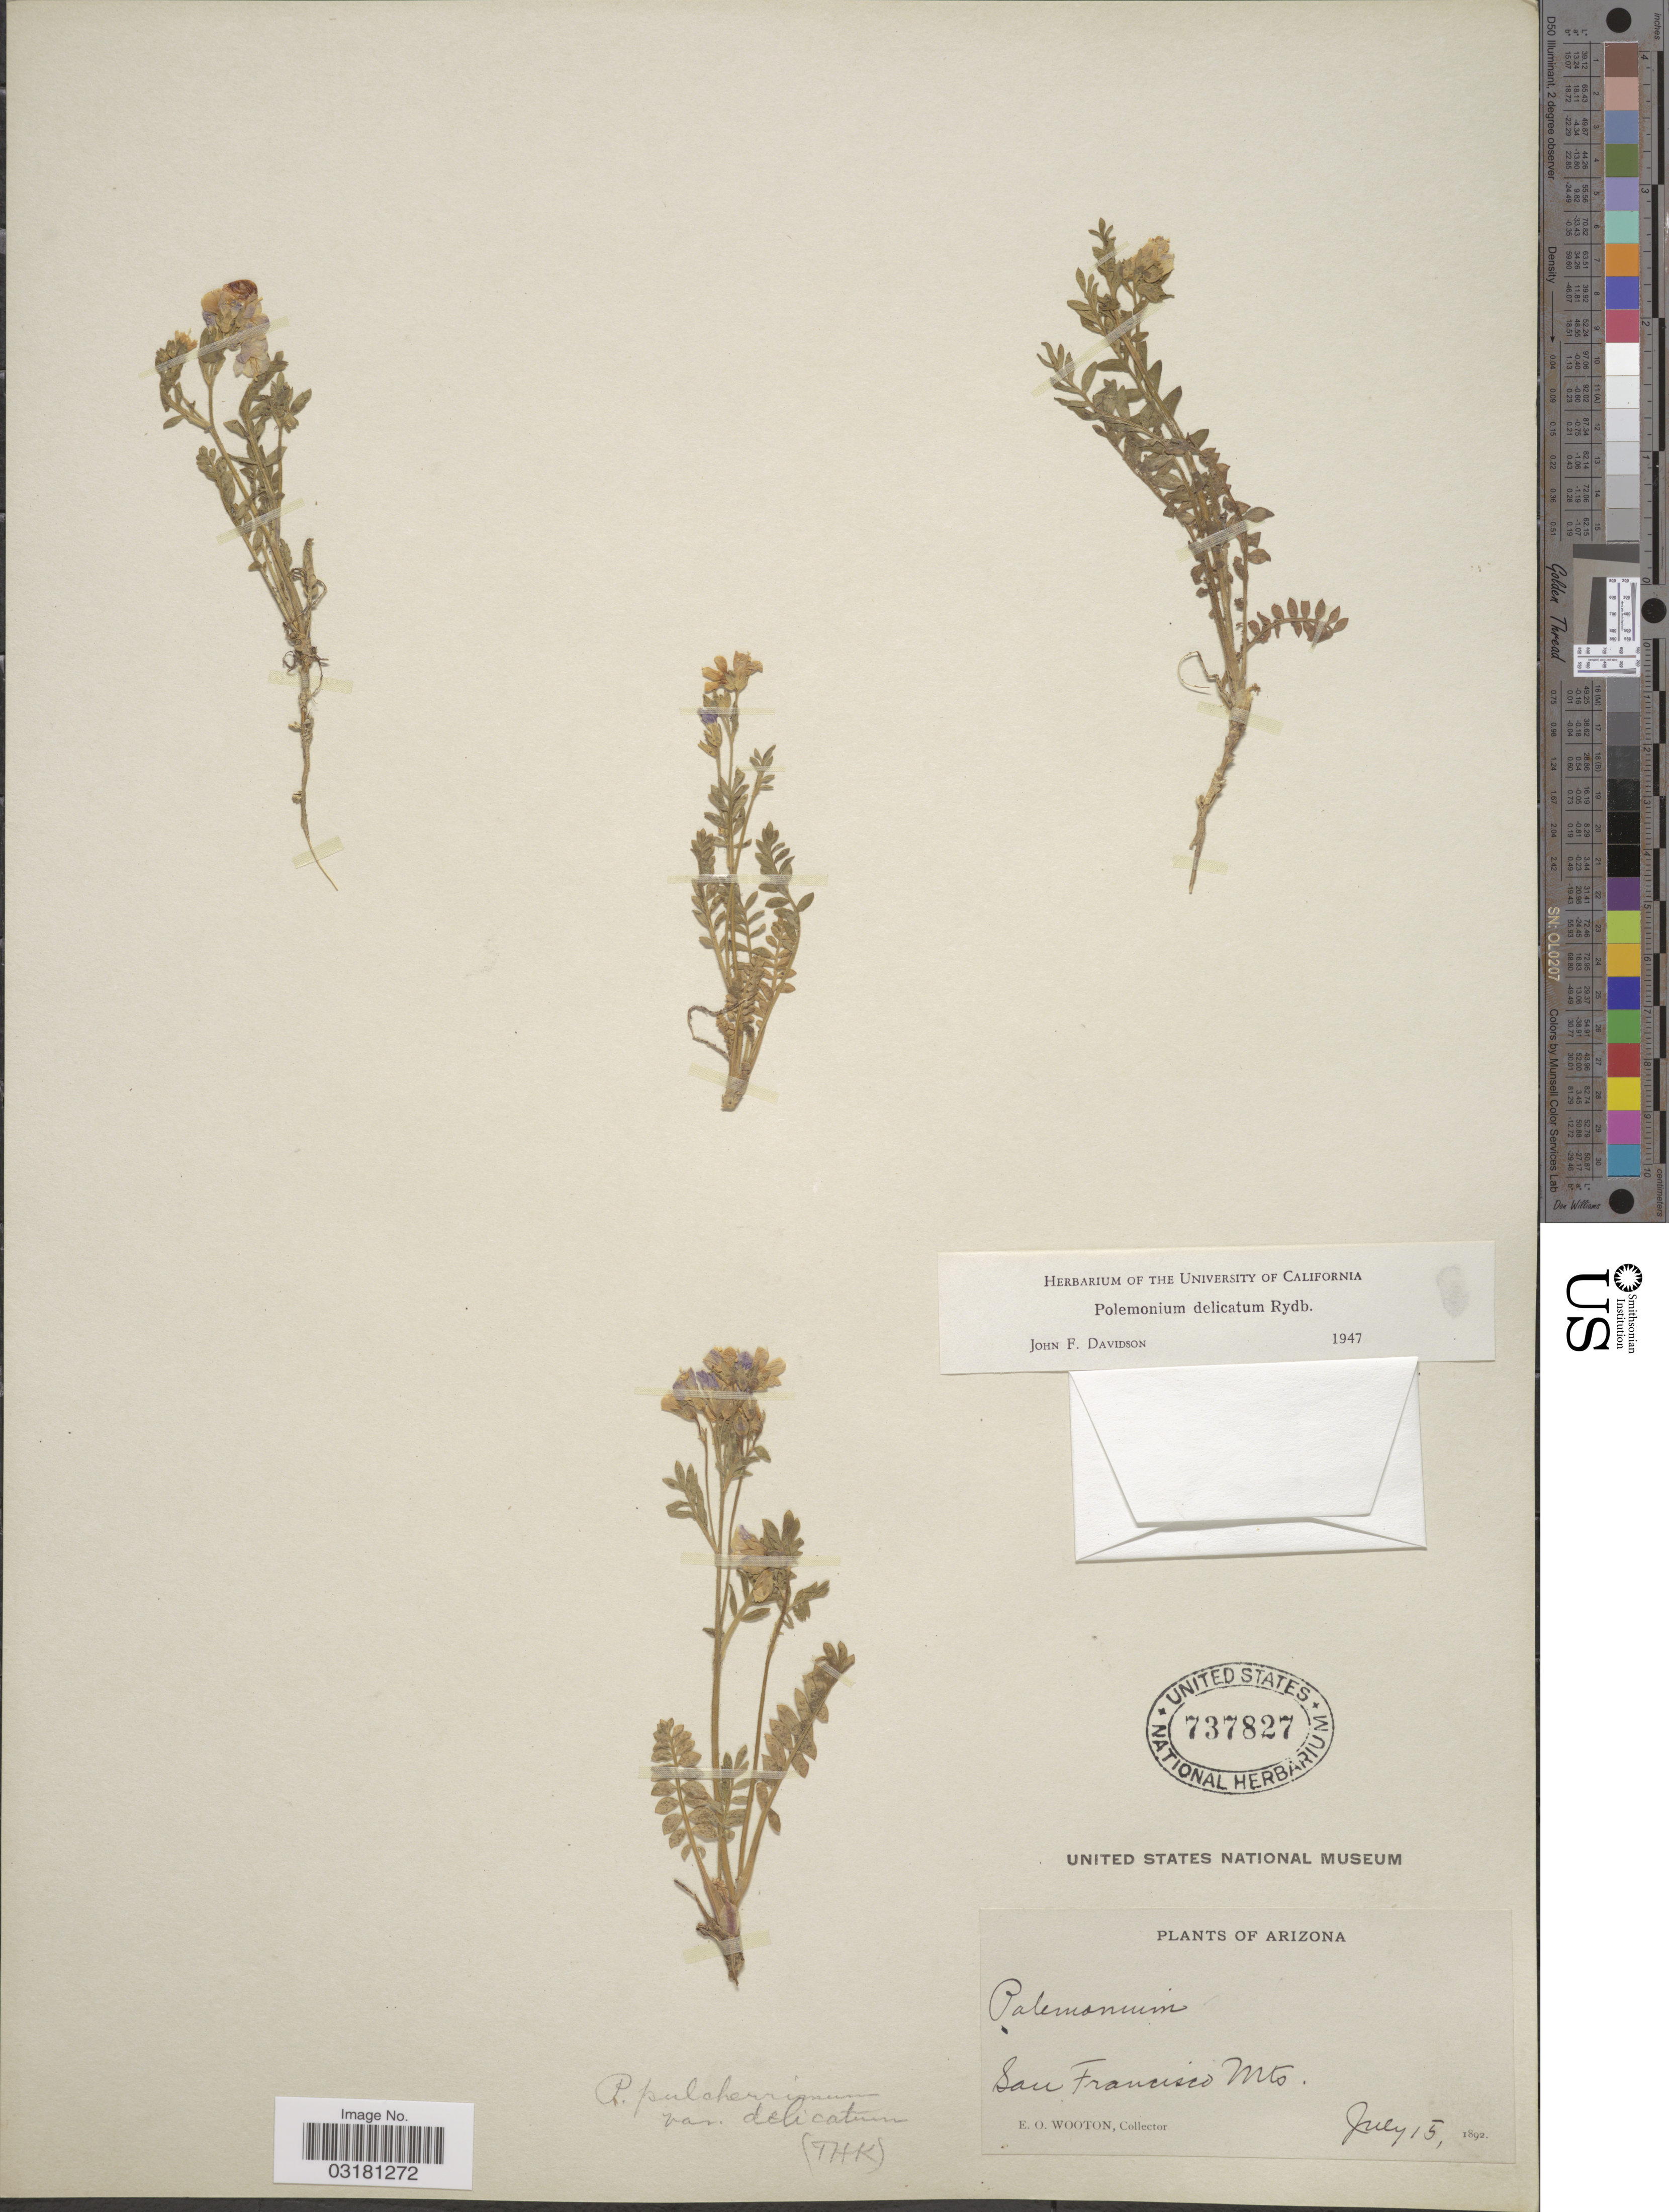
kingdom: Plantae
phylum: Tracheophyta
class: Magnoliopsida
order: Ericales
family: Polemoniaceae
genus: Polemonium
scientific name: Polemonium delicatum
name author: Rydb.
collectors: E. O. Wooton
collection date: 1892-07-15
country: United States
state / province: Arizona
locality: San Francisco Mts.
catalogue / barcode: US 737827